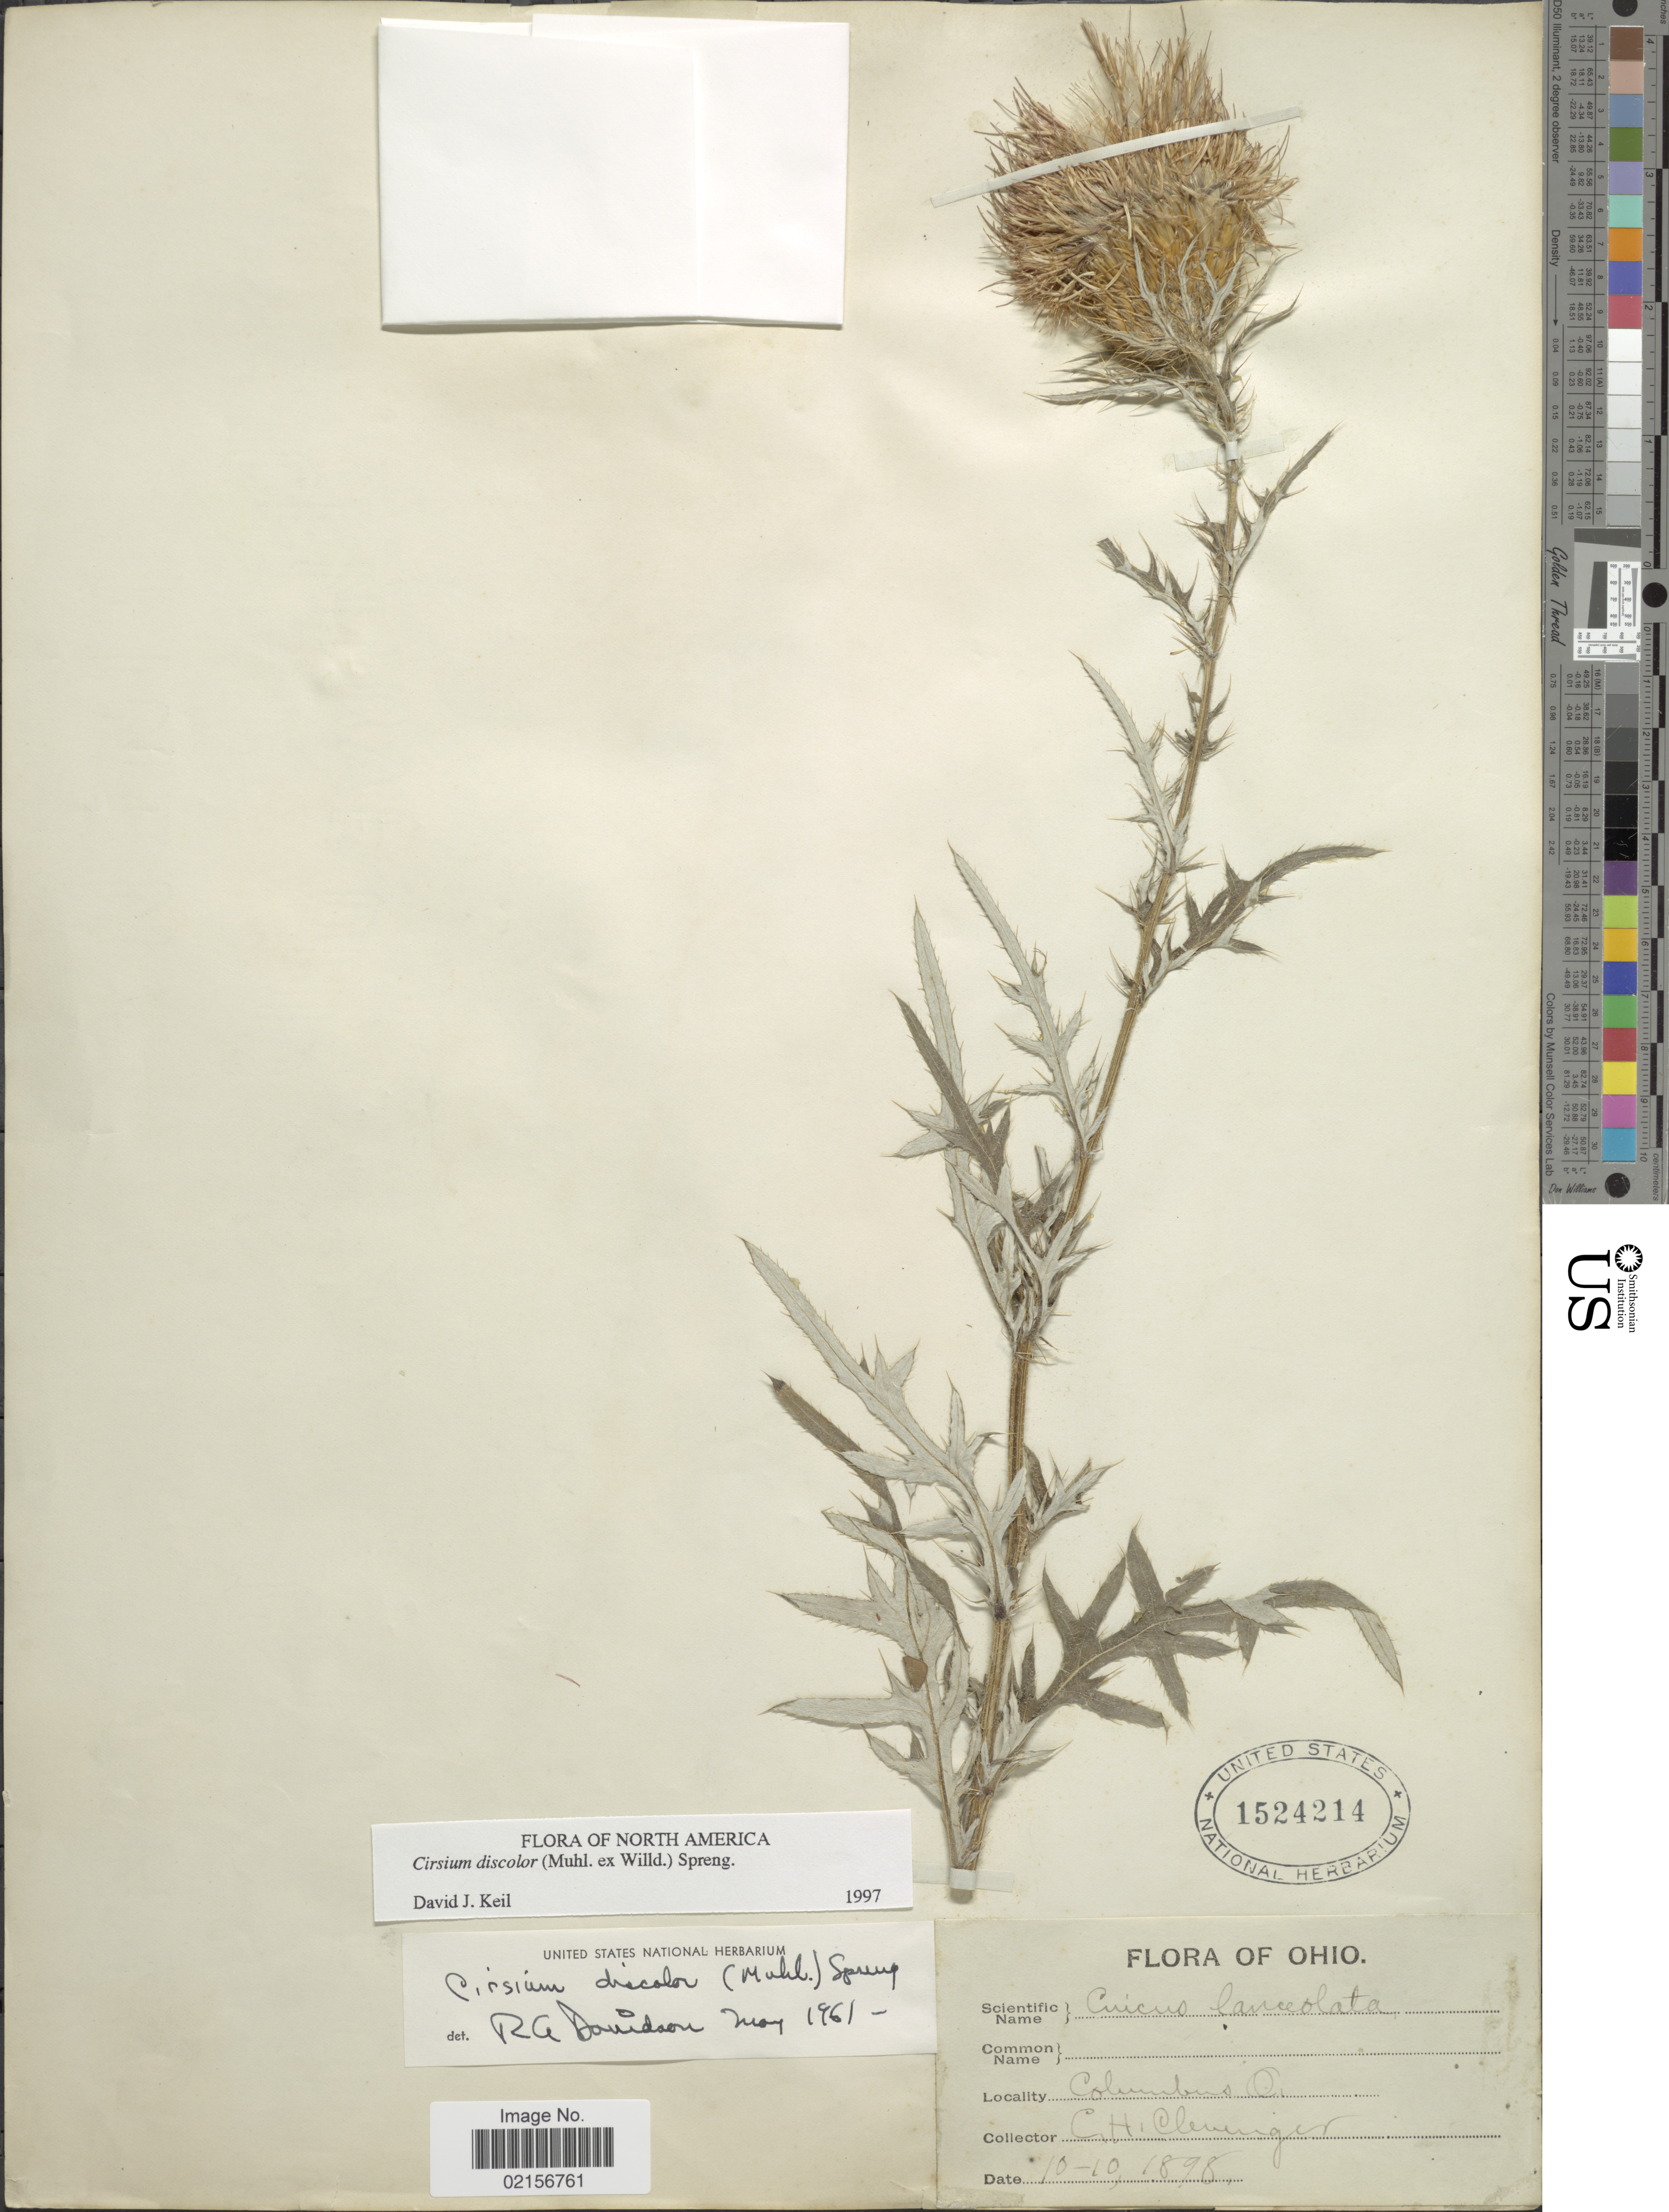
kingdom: Plantae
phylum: Tracheophyta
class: Magnoliopsida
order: Asterales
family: Asteraceae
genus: Cirsium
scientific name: Cirsium discolor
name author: (Muhl. ex Willd.) Spreng.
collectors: C. H. Clevenger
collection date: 1898-10-10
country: United States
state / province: Ohio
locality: Columbus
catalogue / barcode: US 1524214